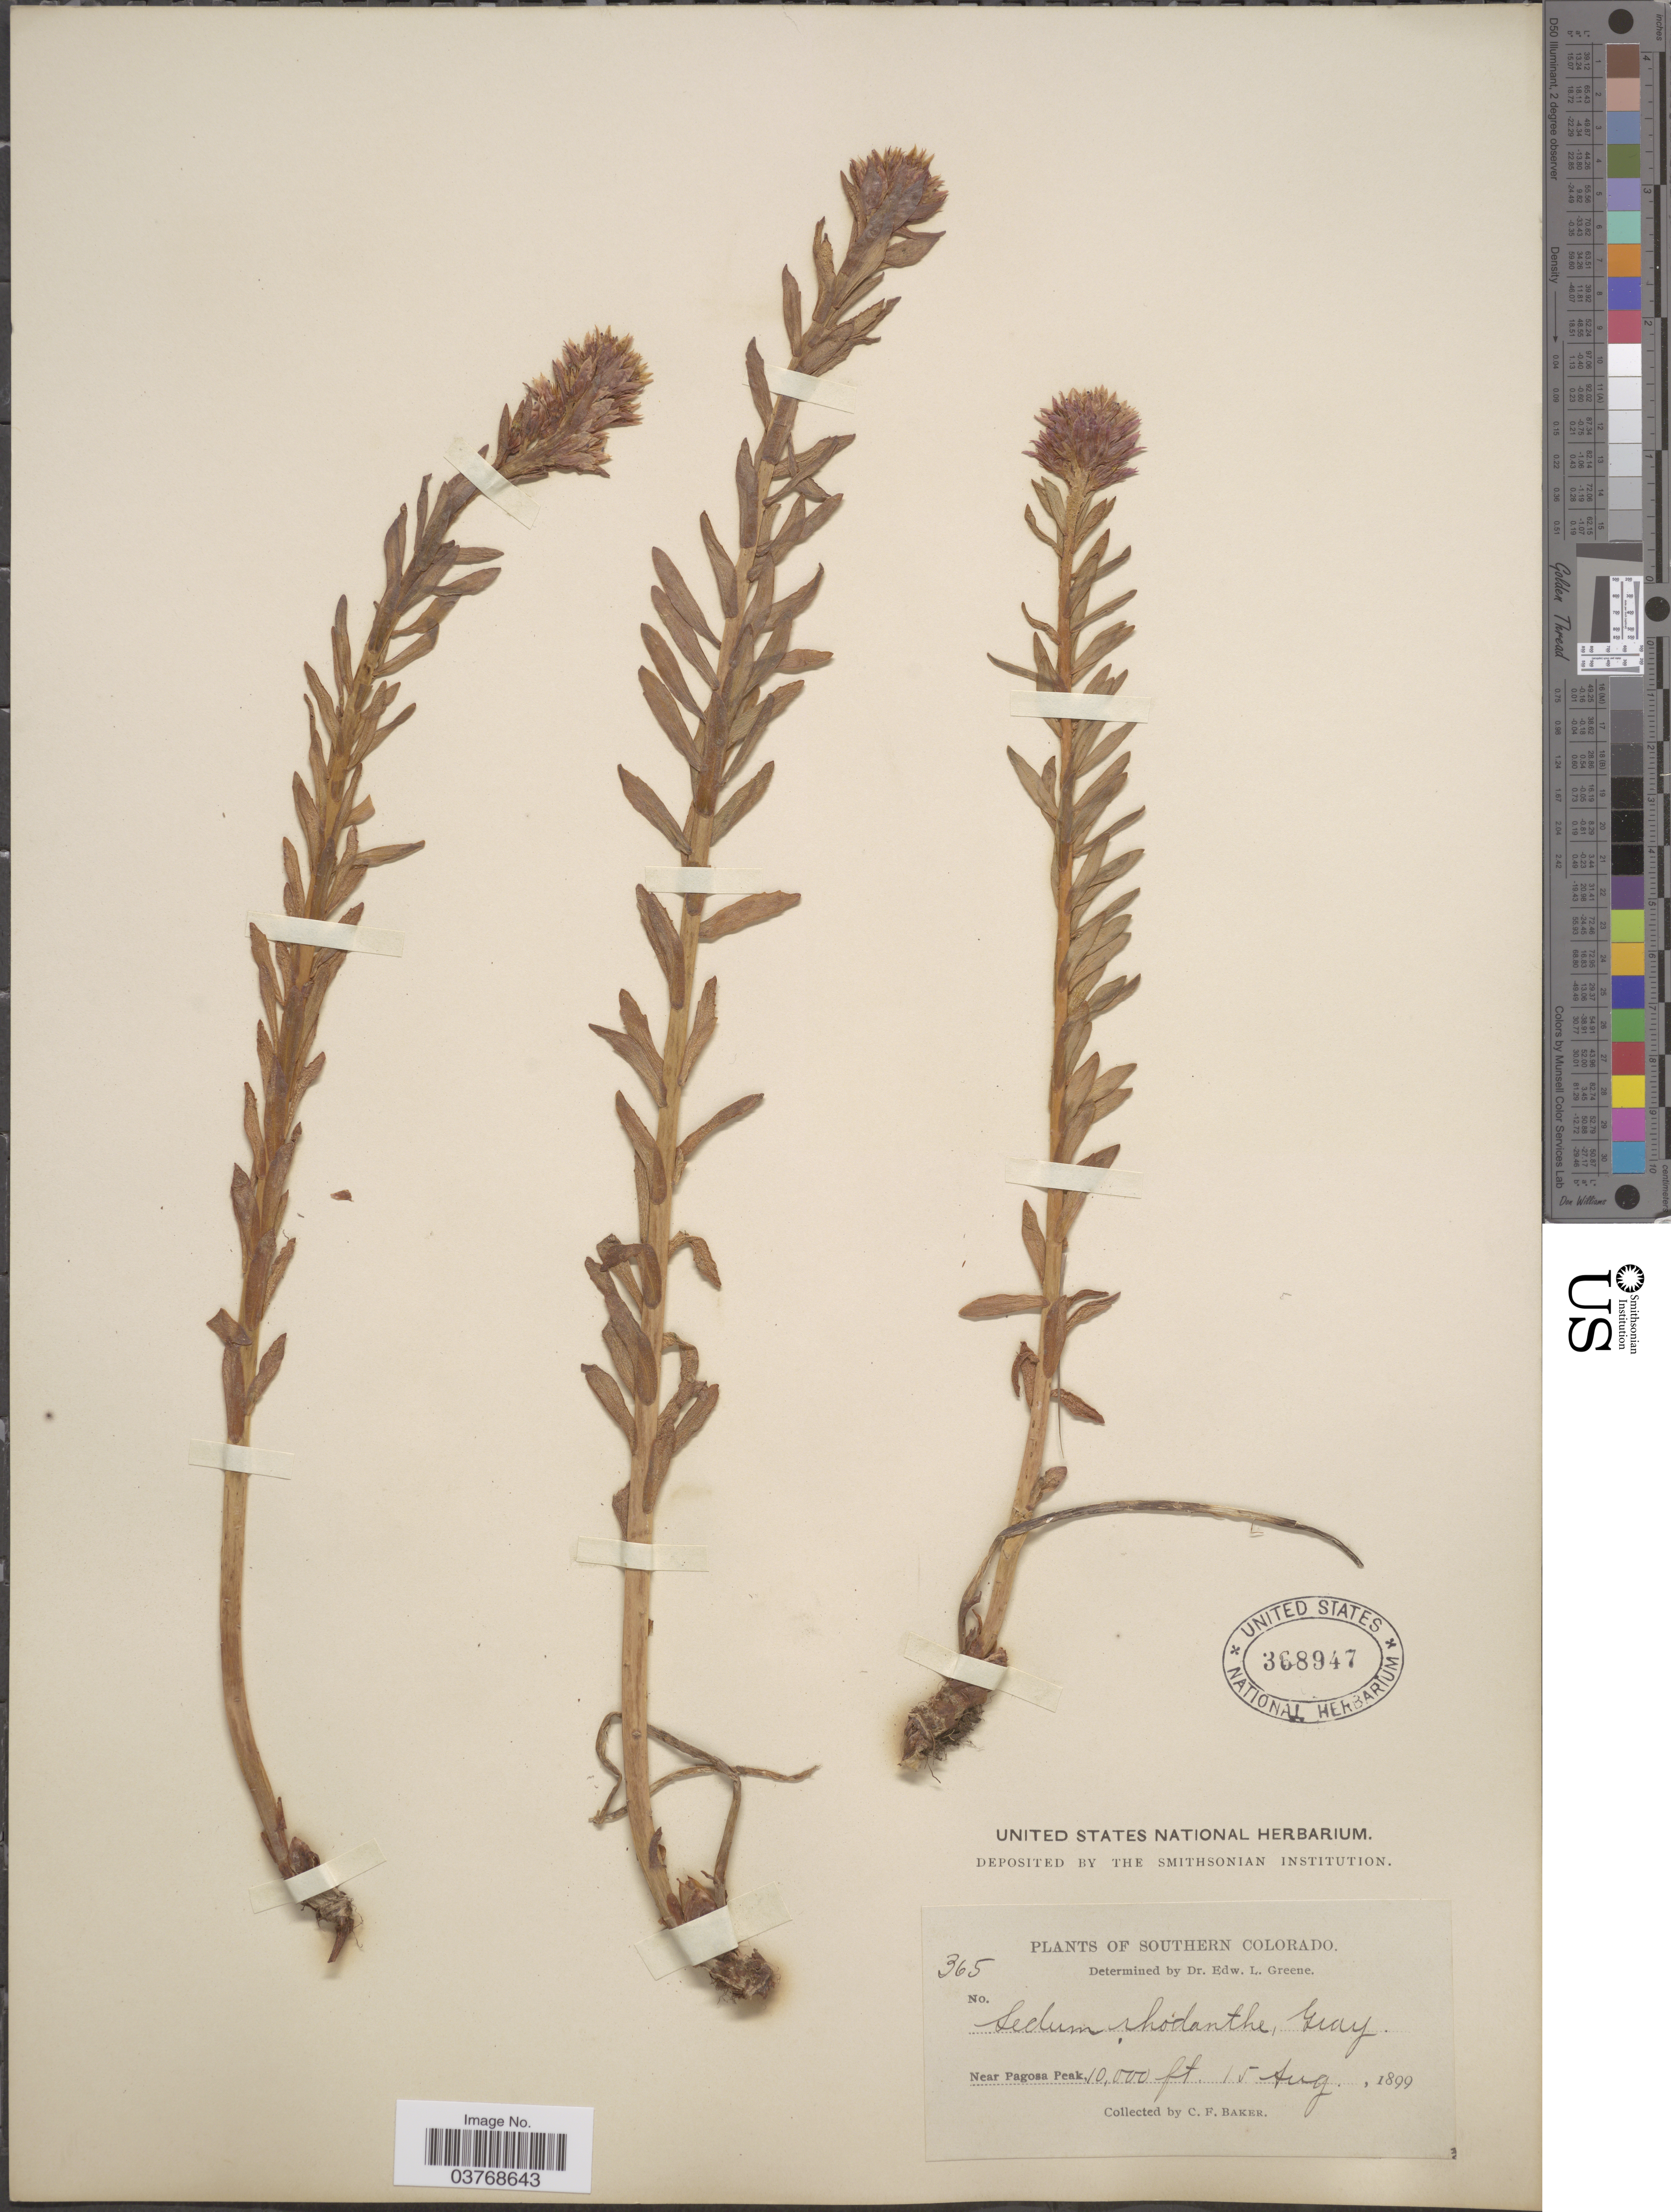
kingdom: Plantae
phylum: Tracheophyta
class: Magnoliopsida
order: Saxifragales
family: Crassulaceae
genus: Rhodiola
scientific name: Rhodiola rhodantha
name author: (A. Gray) H. Jacobsen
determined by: Strong, Mark T., (BOT), Smithsonian Institution - National Museum of Natural History (UNITED STATES)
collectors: C. F. Baker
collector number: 365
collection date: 1899-08-15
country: United States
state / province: Colorado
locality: Southern Colorado. Near Pagosa Peak.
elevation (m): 3048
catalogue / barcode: US 368947